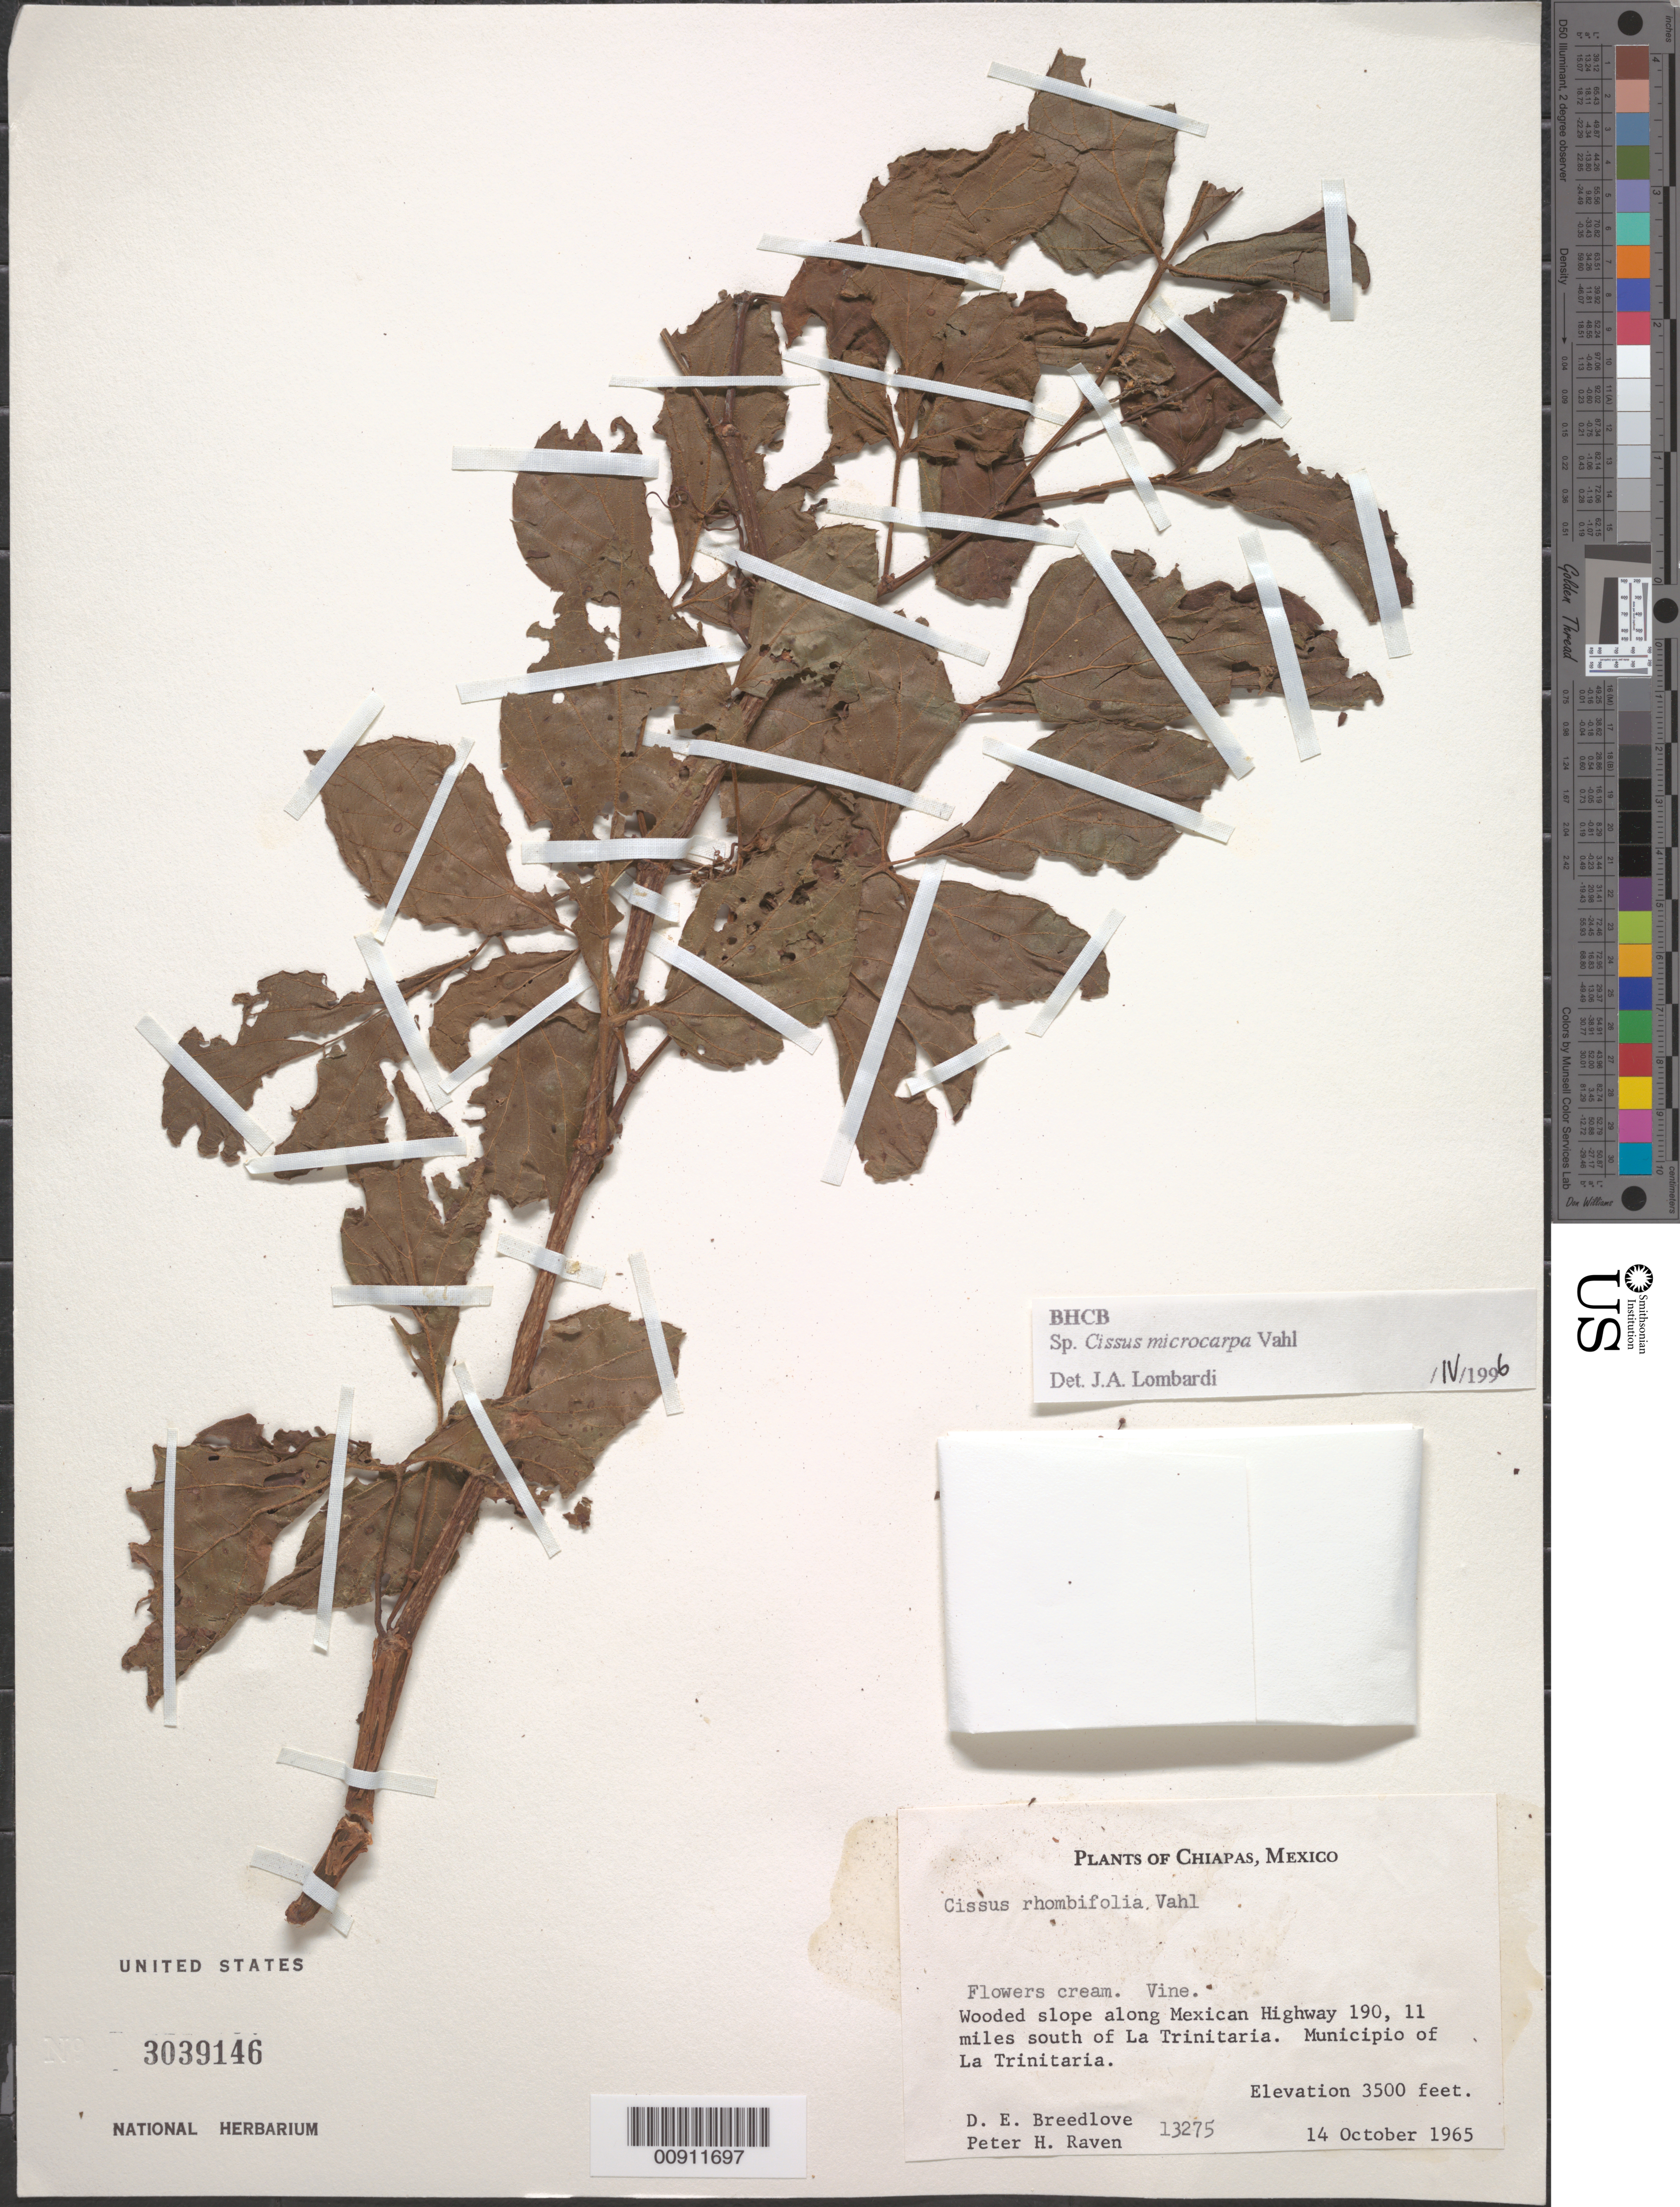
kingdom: Plantae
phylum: Tracheophyta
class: Magnoliopsida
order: Vitales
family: Vitaceae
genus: Cissus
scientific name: Cissus microcarpa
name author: Vahl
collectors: D. E. Breedlove & P. H. Raven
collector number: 13275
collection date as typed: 14 Oct 1965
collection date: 1965-10-14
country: Mexico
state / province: Chiapas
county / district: Trinitaria, La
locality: Along Mexican Highway 190, 11 miles south of La Trinitaria. Municipio of La Trinitaria, Chiapas.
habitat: Wooded slope.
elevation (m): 1067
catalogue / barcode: US 3039146